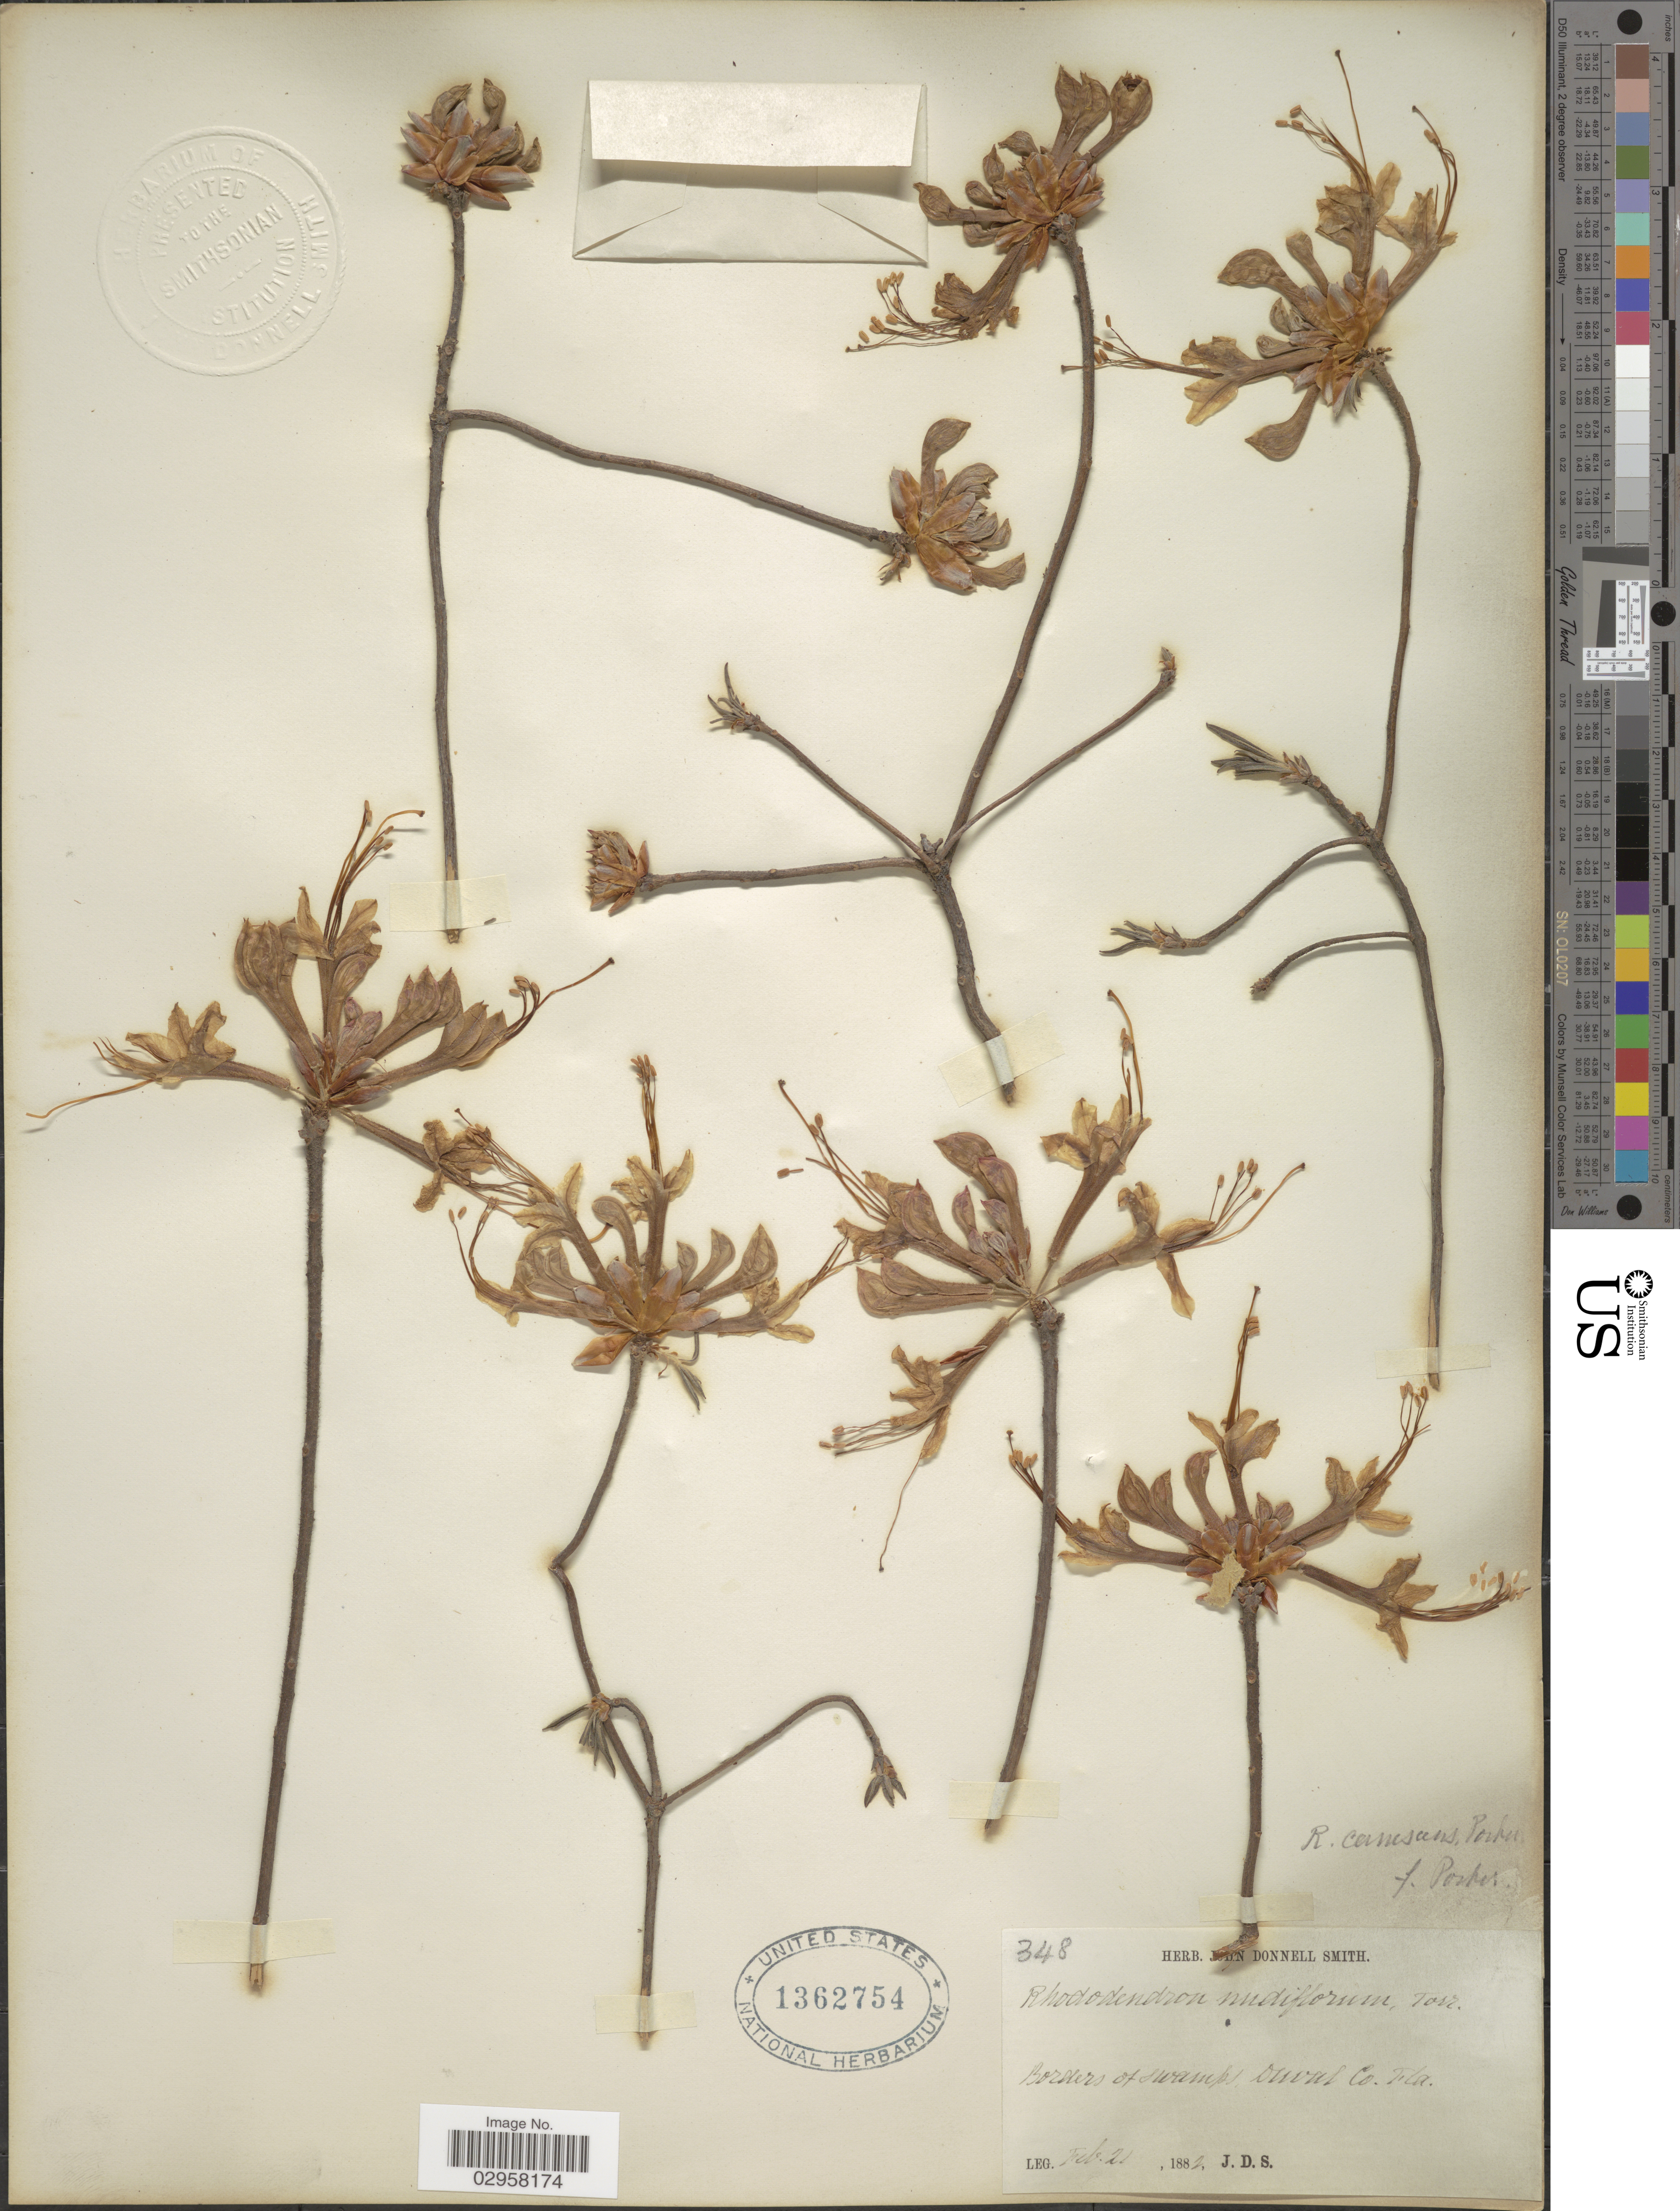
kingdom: Plantae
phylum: Tracheophyta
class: Magnoliopsida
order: Ericales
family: Ericaceae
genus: Rhododendron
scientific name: Rhododendron canescens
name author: (Michx.) Sweet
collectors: J. Donnell Smith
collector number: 348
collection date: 1882-02-02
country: United States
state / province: Florida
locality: Borders of swamps, Duval Co.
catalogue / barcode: US 1362754